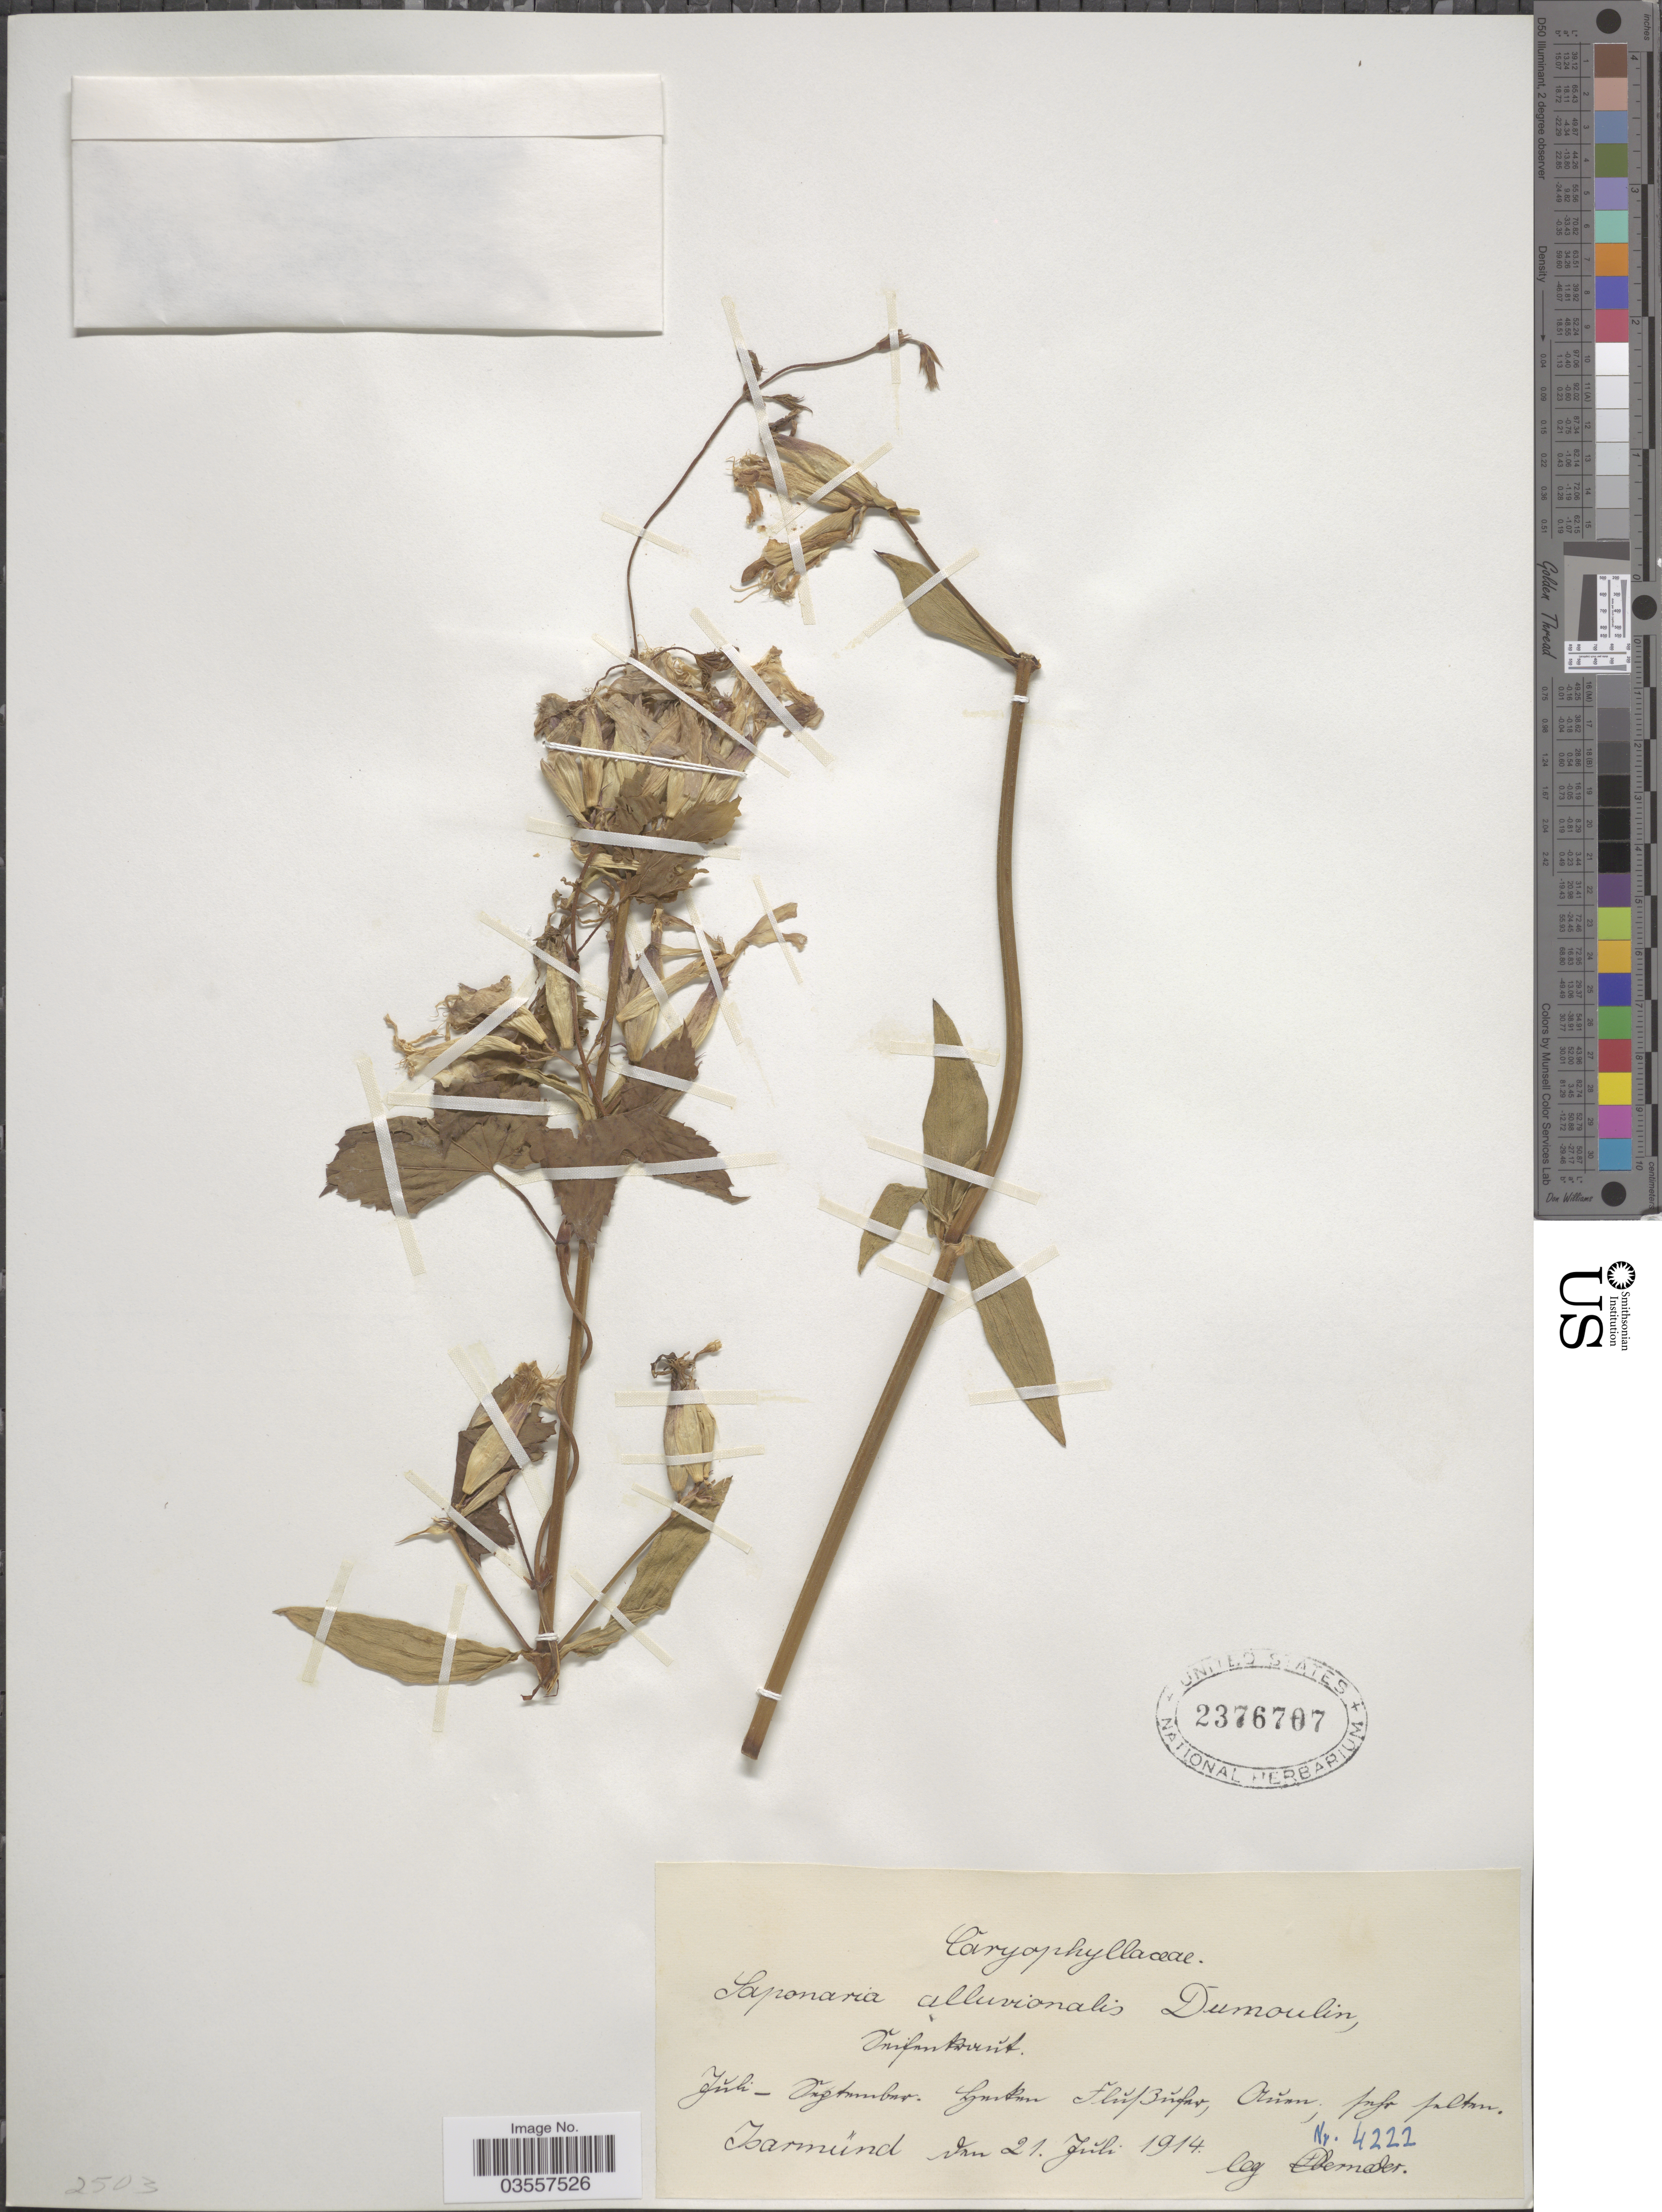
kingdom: Plantae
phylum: Tracheophyta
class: Magnoliopsida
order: Caryophyllales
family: Caryophyllaceae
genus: Saponaria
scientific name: Saponaria alluvionalis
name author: Du Moulin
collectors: -. Oberneder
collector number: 4222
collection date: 1914-07-21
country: Germany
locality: [illegible text] Isarmünd.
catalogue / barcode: US 2376707